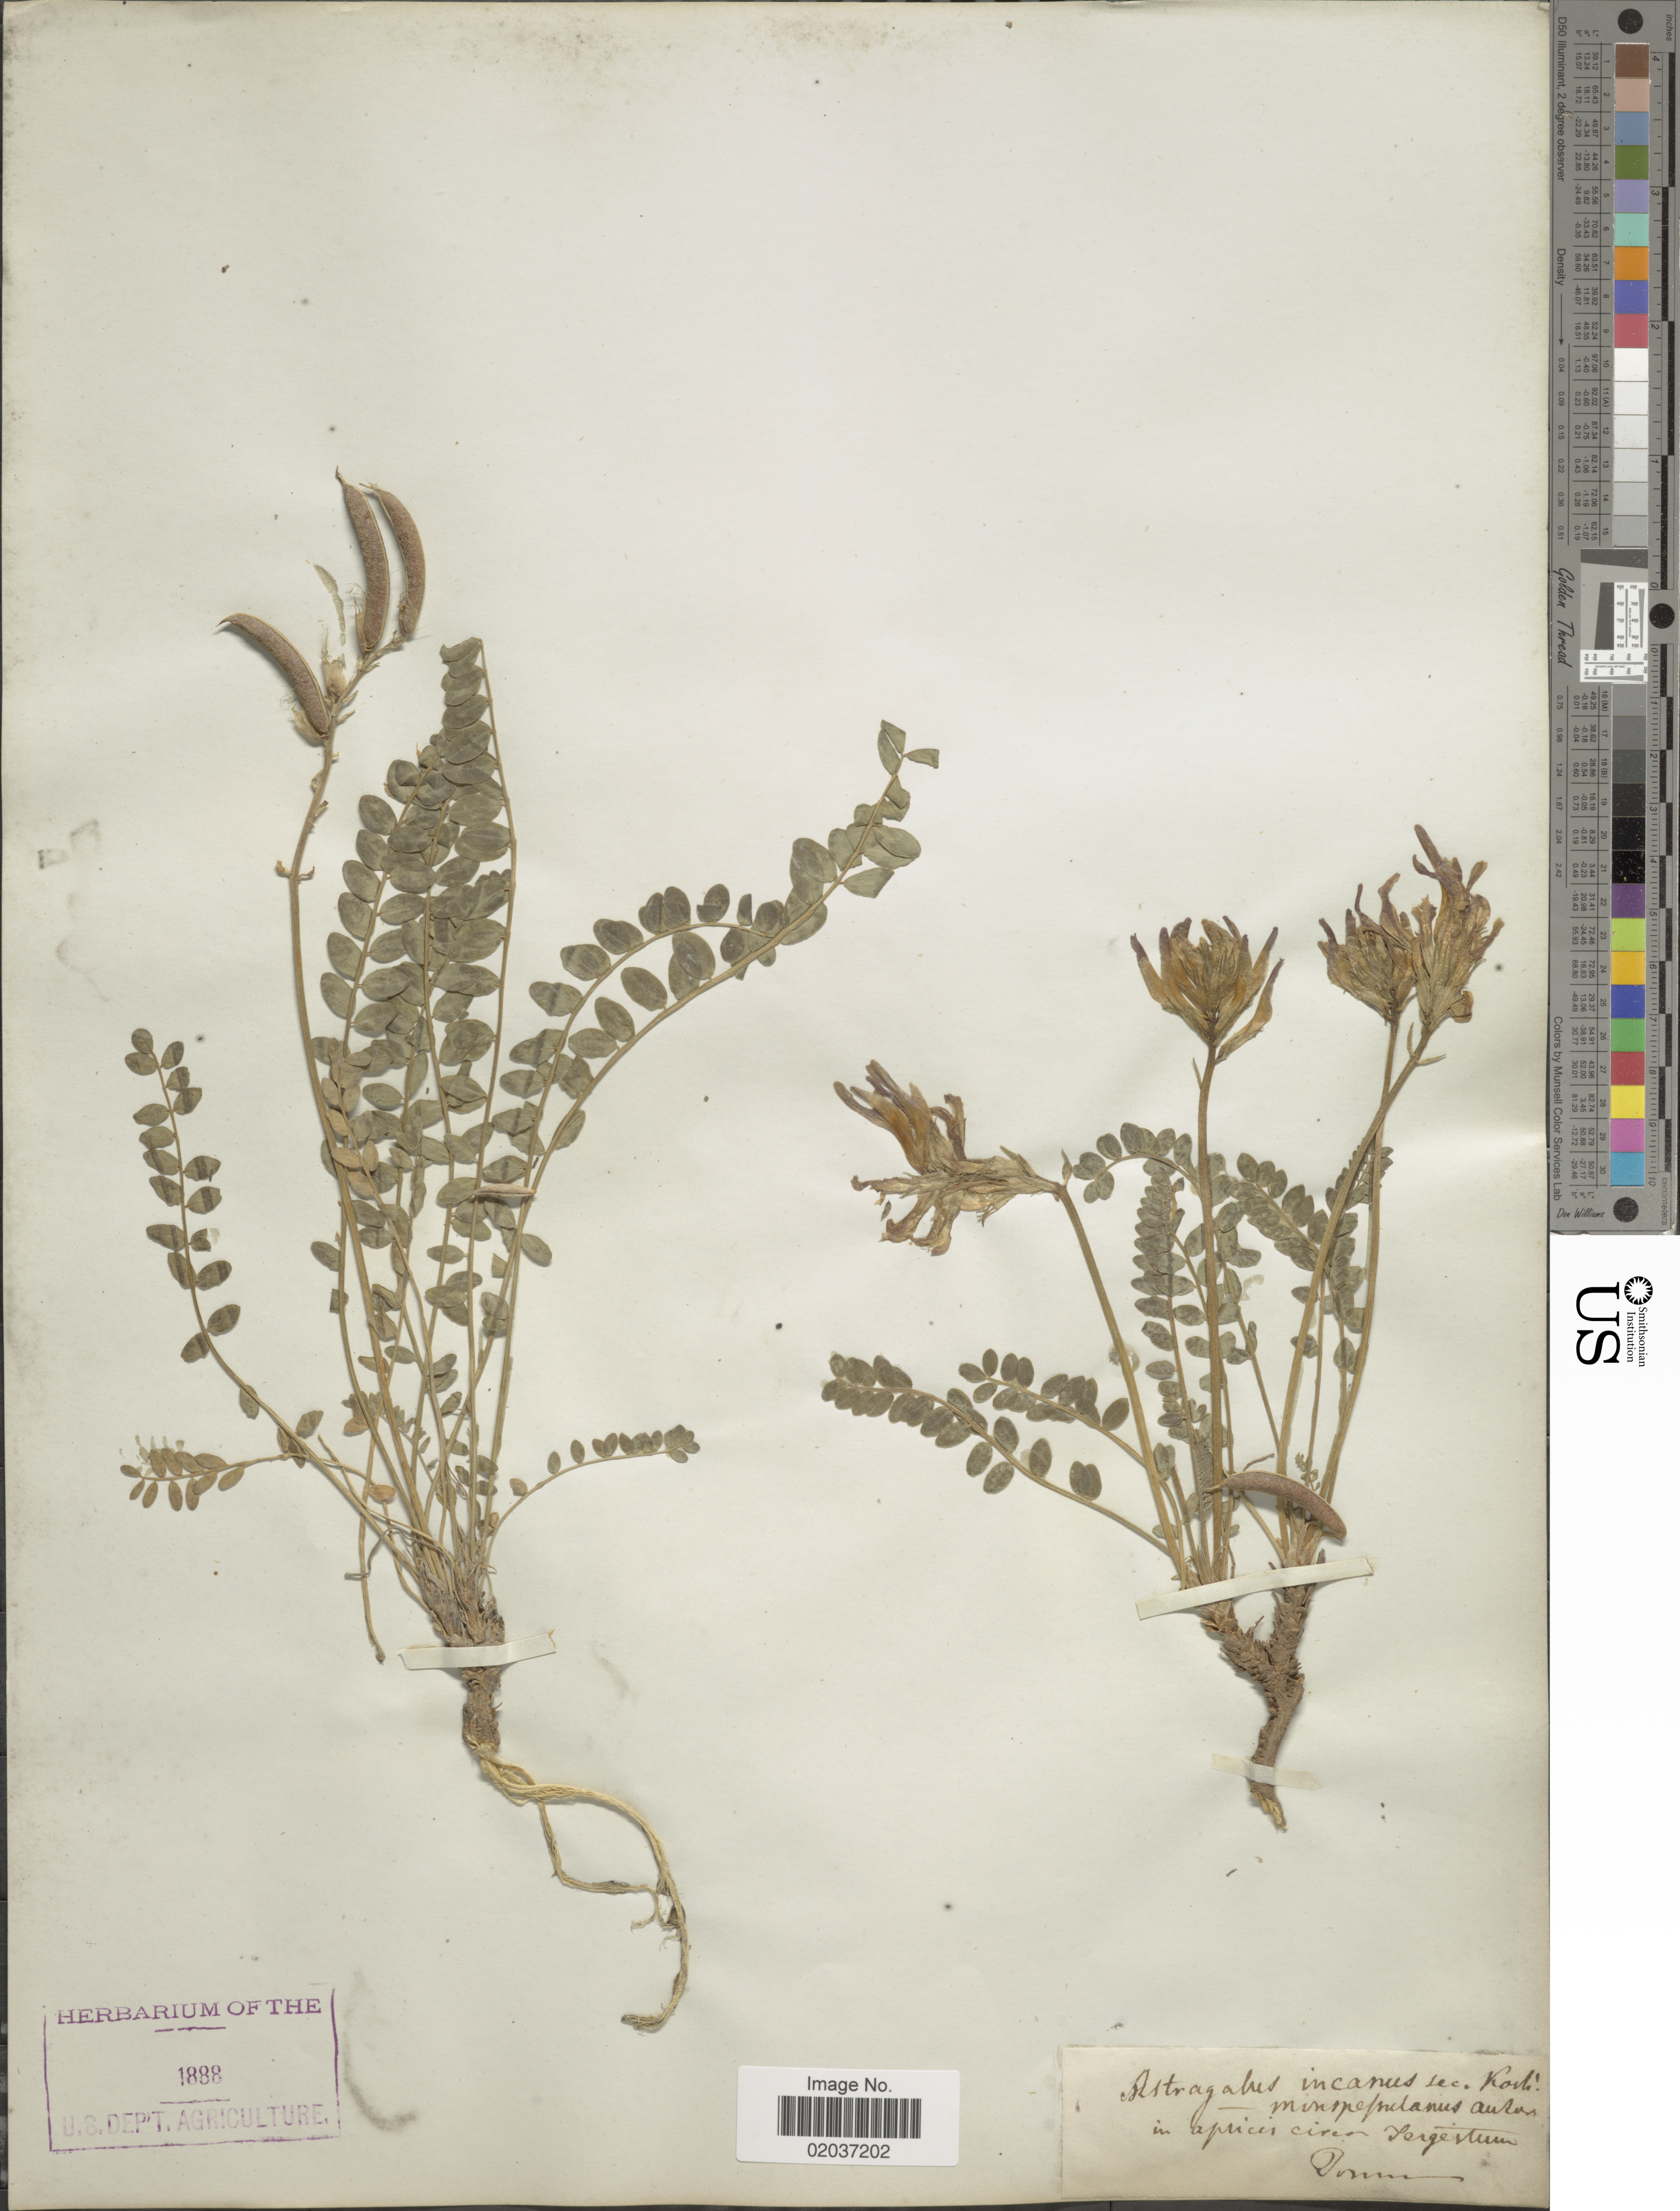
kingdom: Plantae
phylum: Tracheophyta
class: Magnoliopsida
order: Fabales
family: Fabaceae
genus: Astragalus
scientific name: Astragalus incanus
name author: L.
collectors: Tommasini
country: Italy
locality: In apricis circa Tergestiun [interpreted].